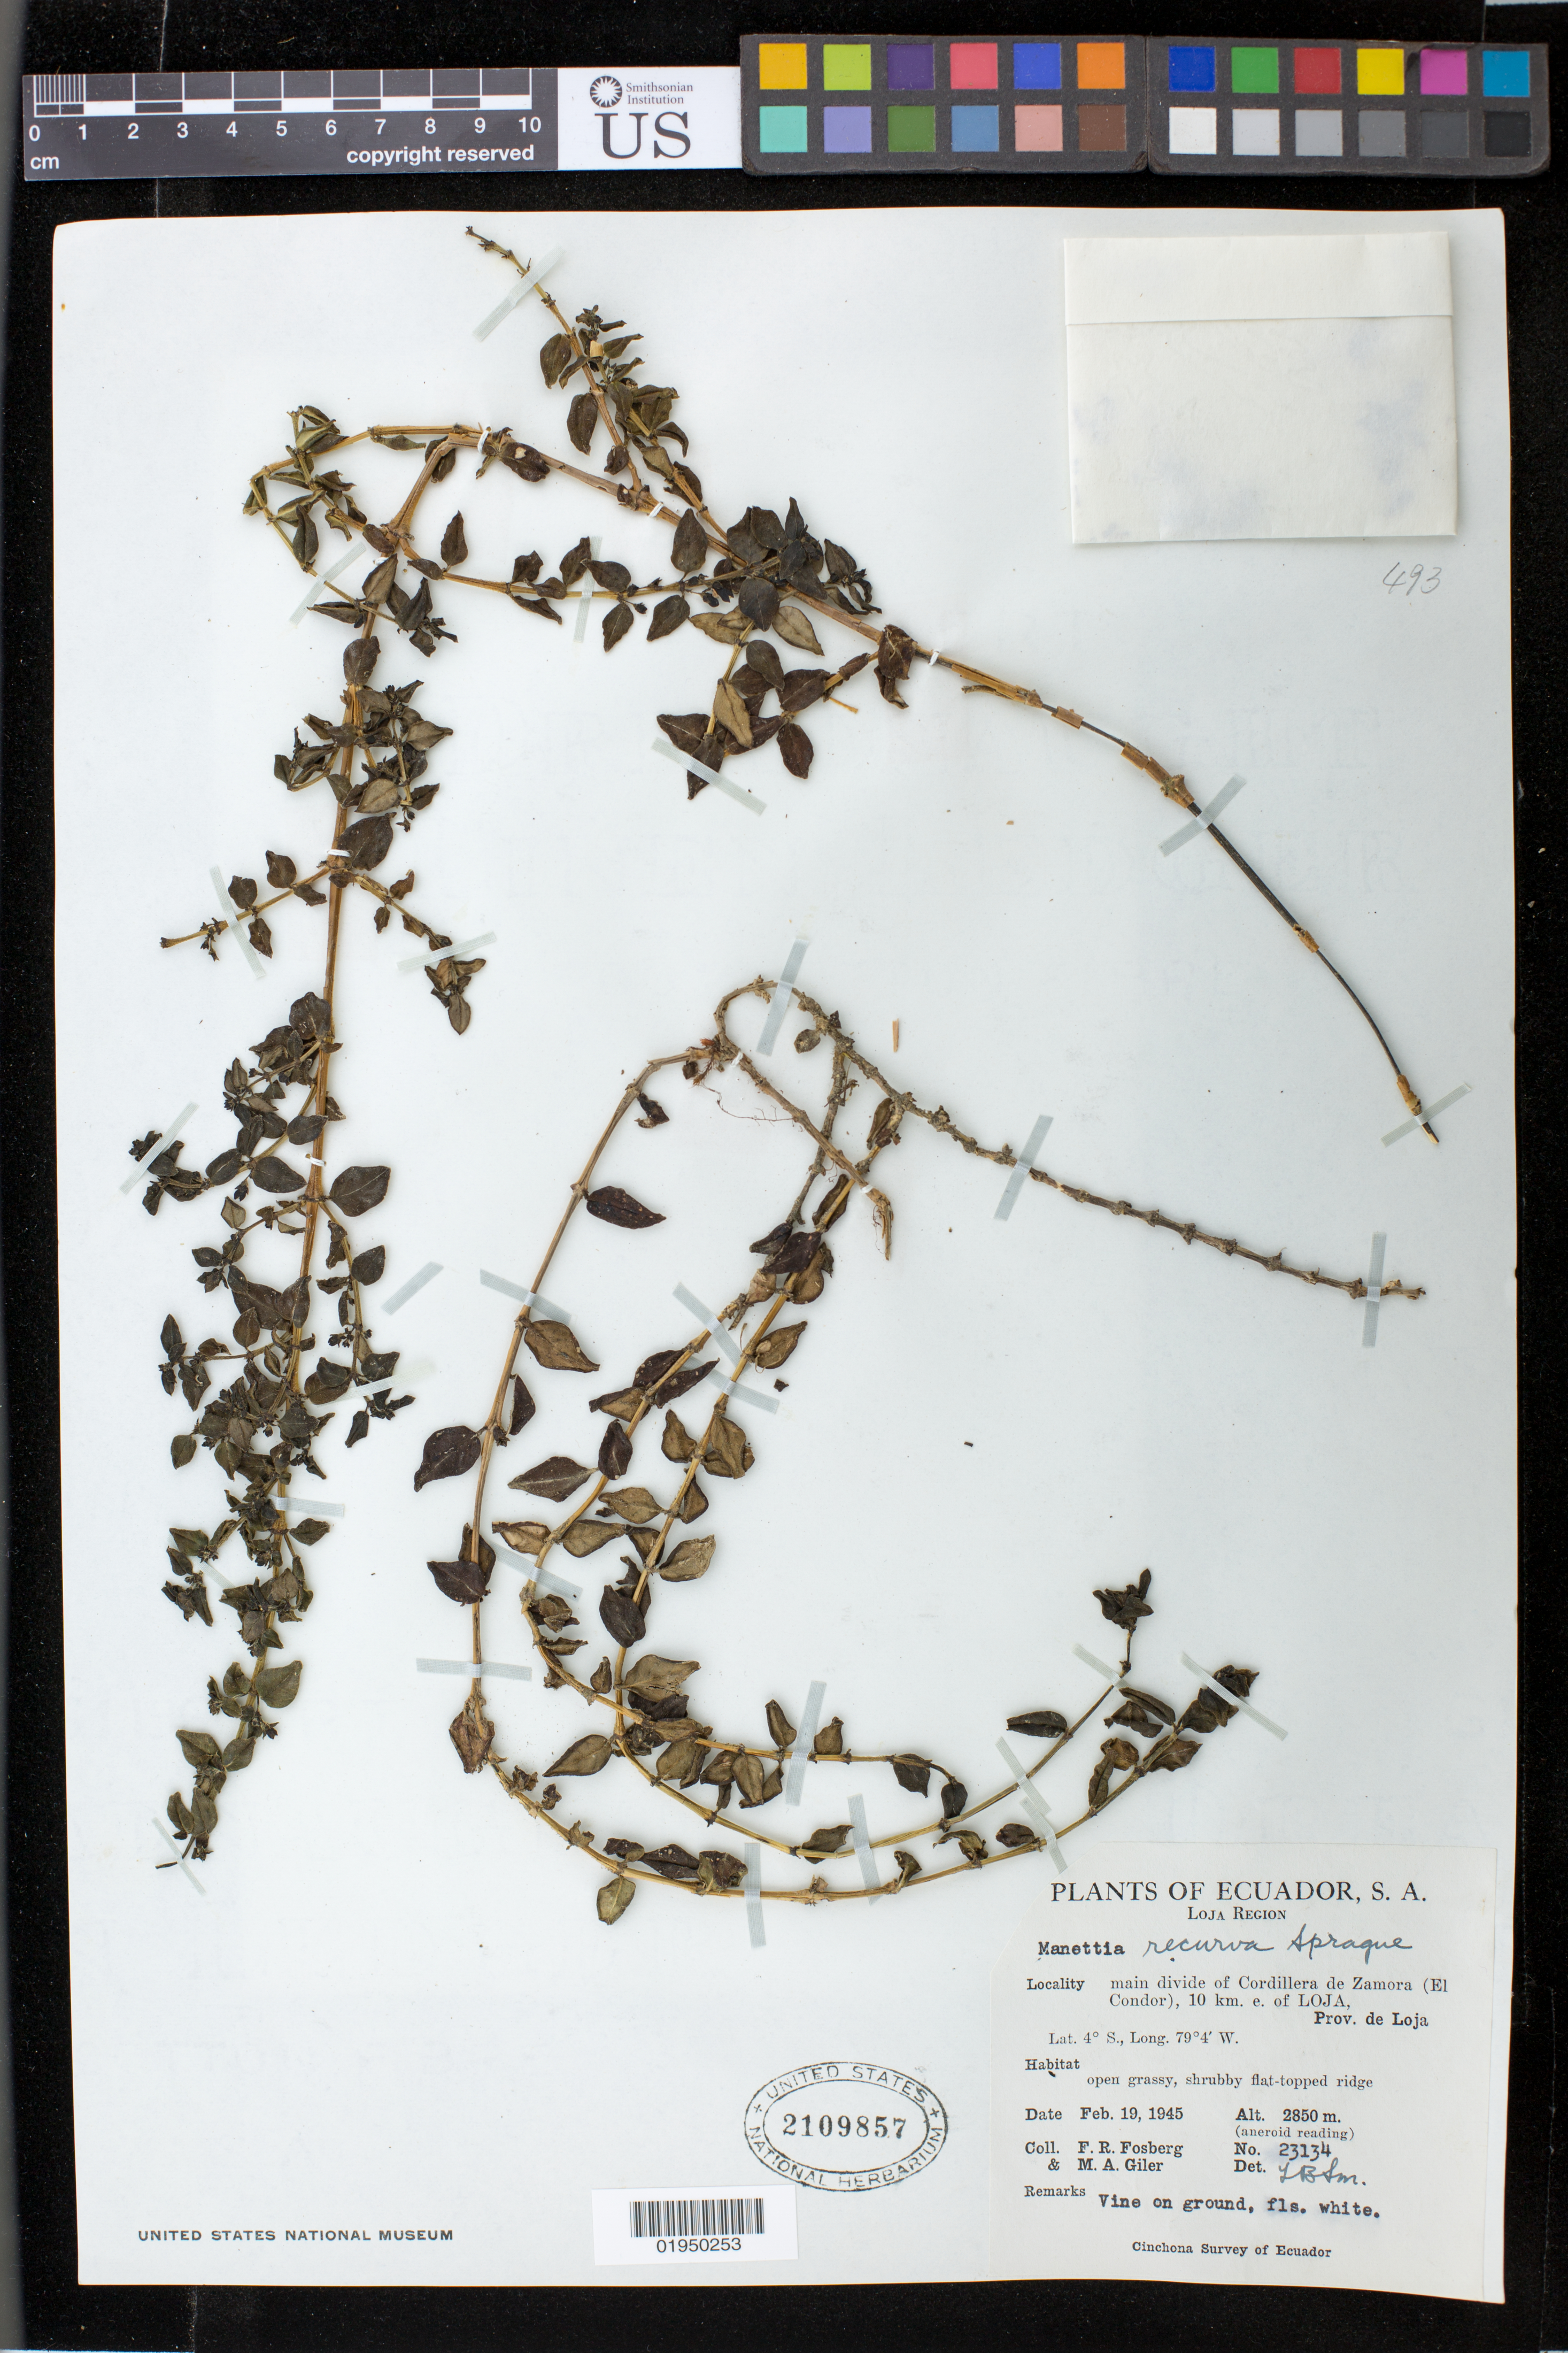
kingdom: Plantae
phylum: Tracheophyta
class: Magnoliopsida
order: Gentianales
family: Rubiaceae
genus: Manettia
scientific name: Manettia recurva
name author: Sprague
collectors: F. R. Fosberg & M. Giler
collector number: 23134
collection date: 1945-02-19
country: Ecuador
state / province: Loja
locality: Main divide of Cordillera de Zamora ( El Condor) , 10 km. e. of LOJA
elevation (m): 2850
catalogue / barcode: US 2109857